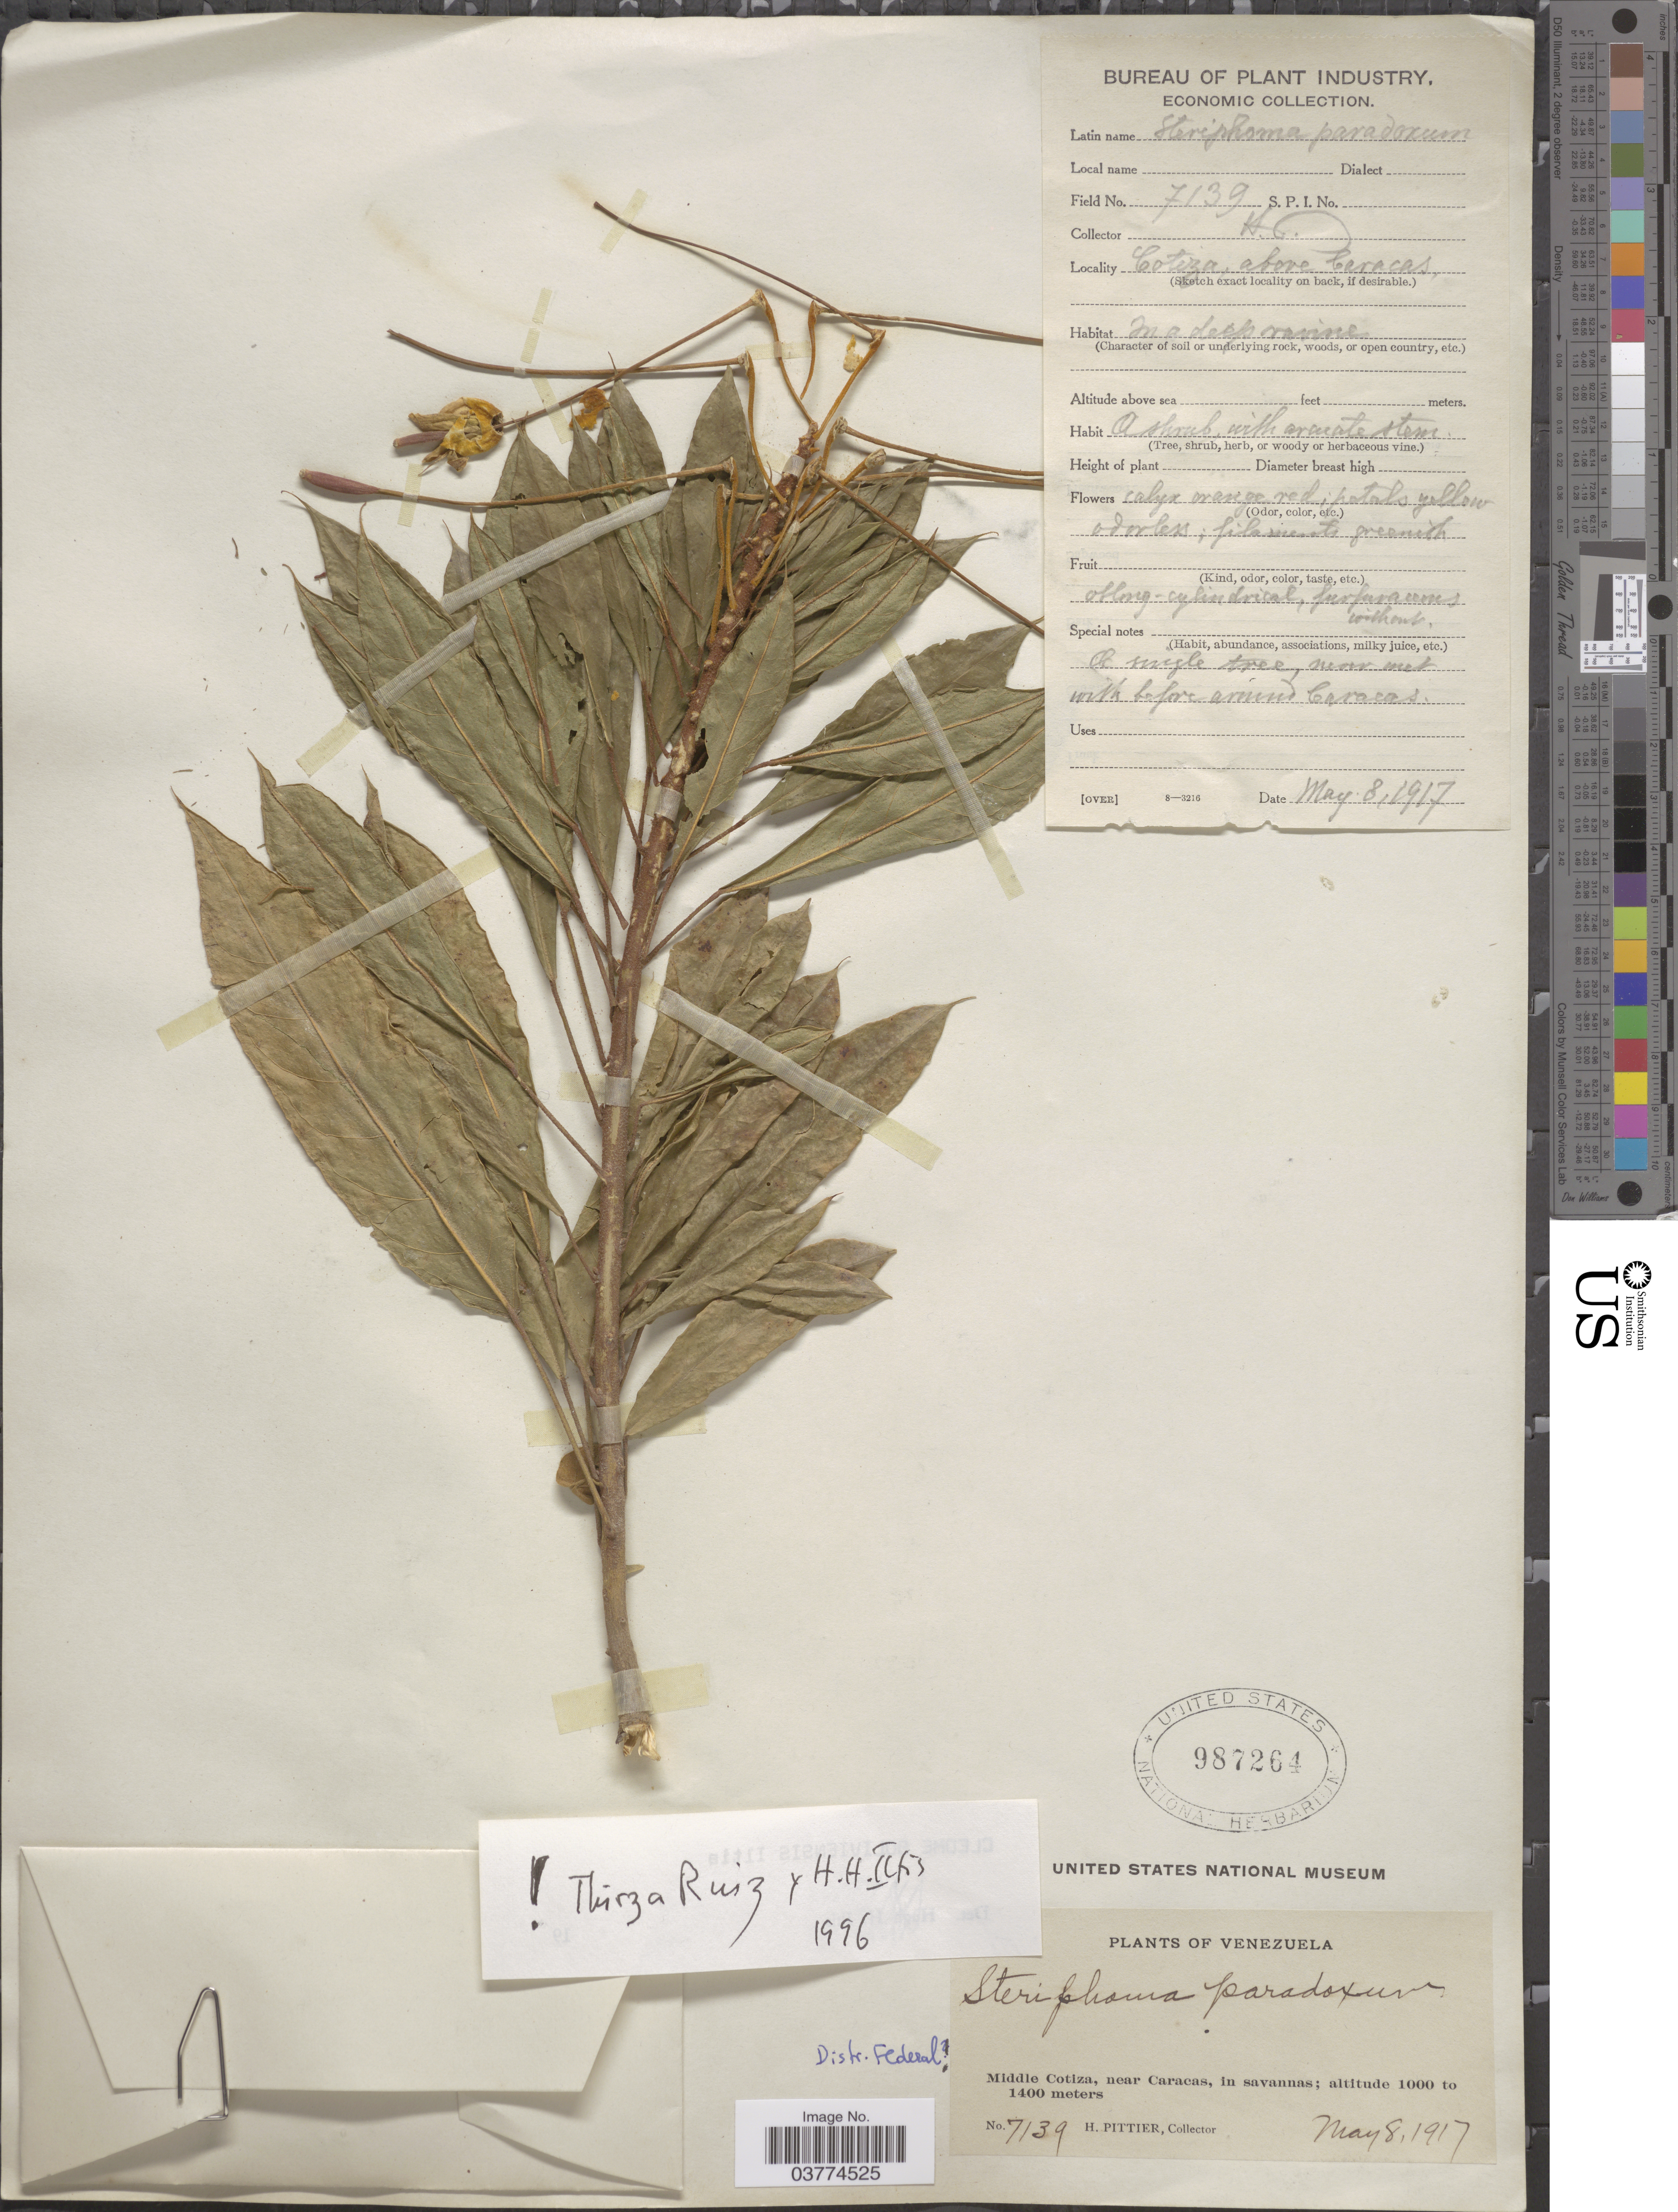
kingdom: Plantae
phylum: Tracheophyta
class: Magnoliopsida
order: Brassicales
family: Capparaceae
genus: Steriphoma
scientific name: Steriphoma paradoxum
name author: (Jacq.) Endl.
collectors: H. F. Pittier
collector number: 7139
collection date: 1917-05-08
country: Venezuela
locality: Middle Cotiza, near Caracas, in savannas.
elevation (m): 1000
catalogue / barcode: US 987264